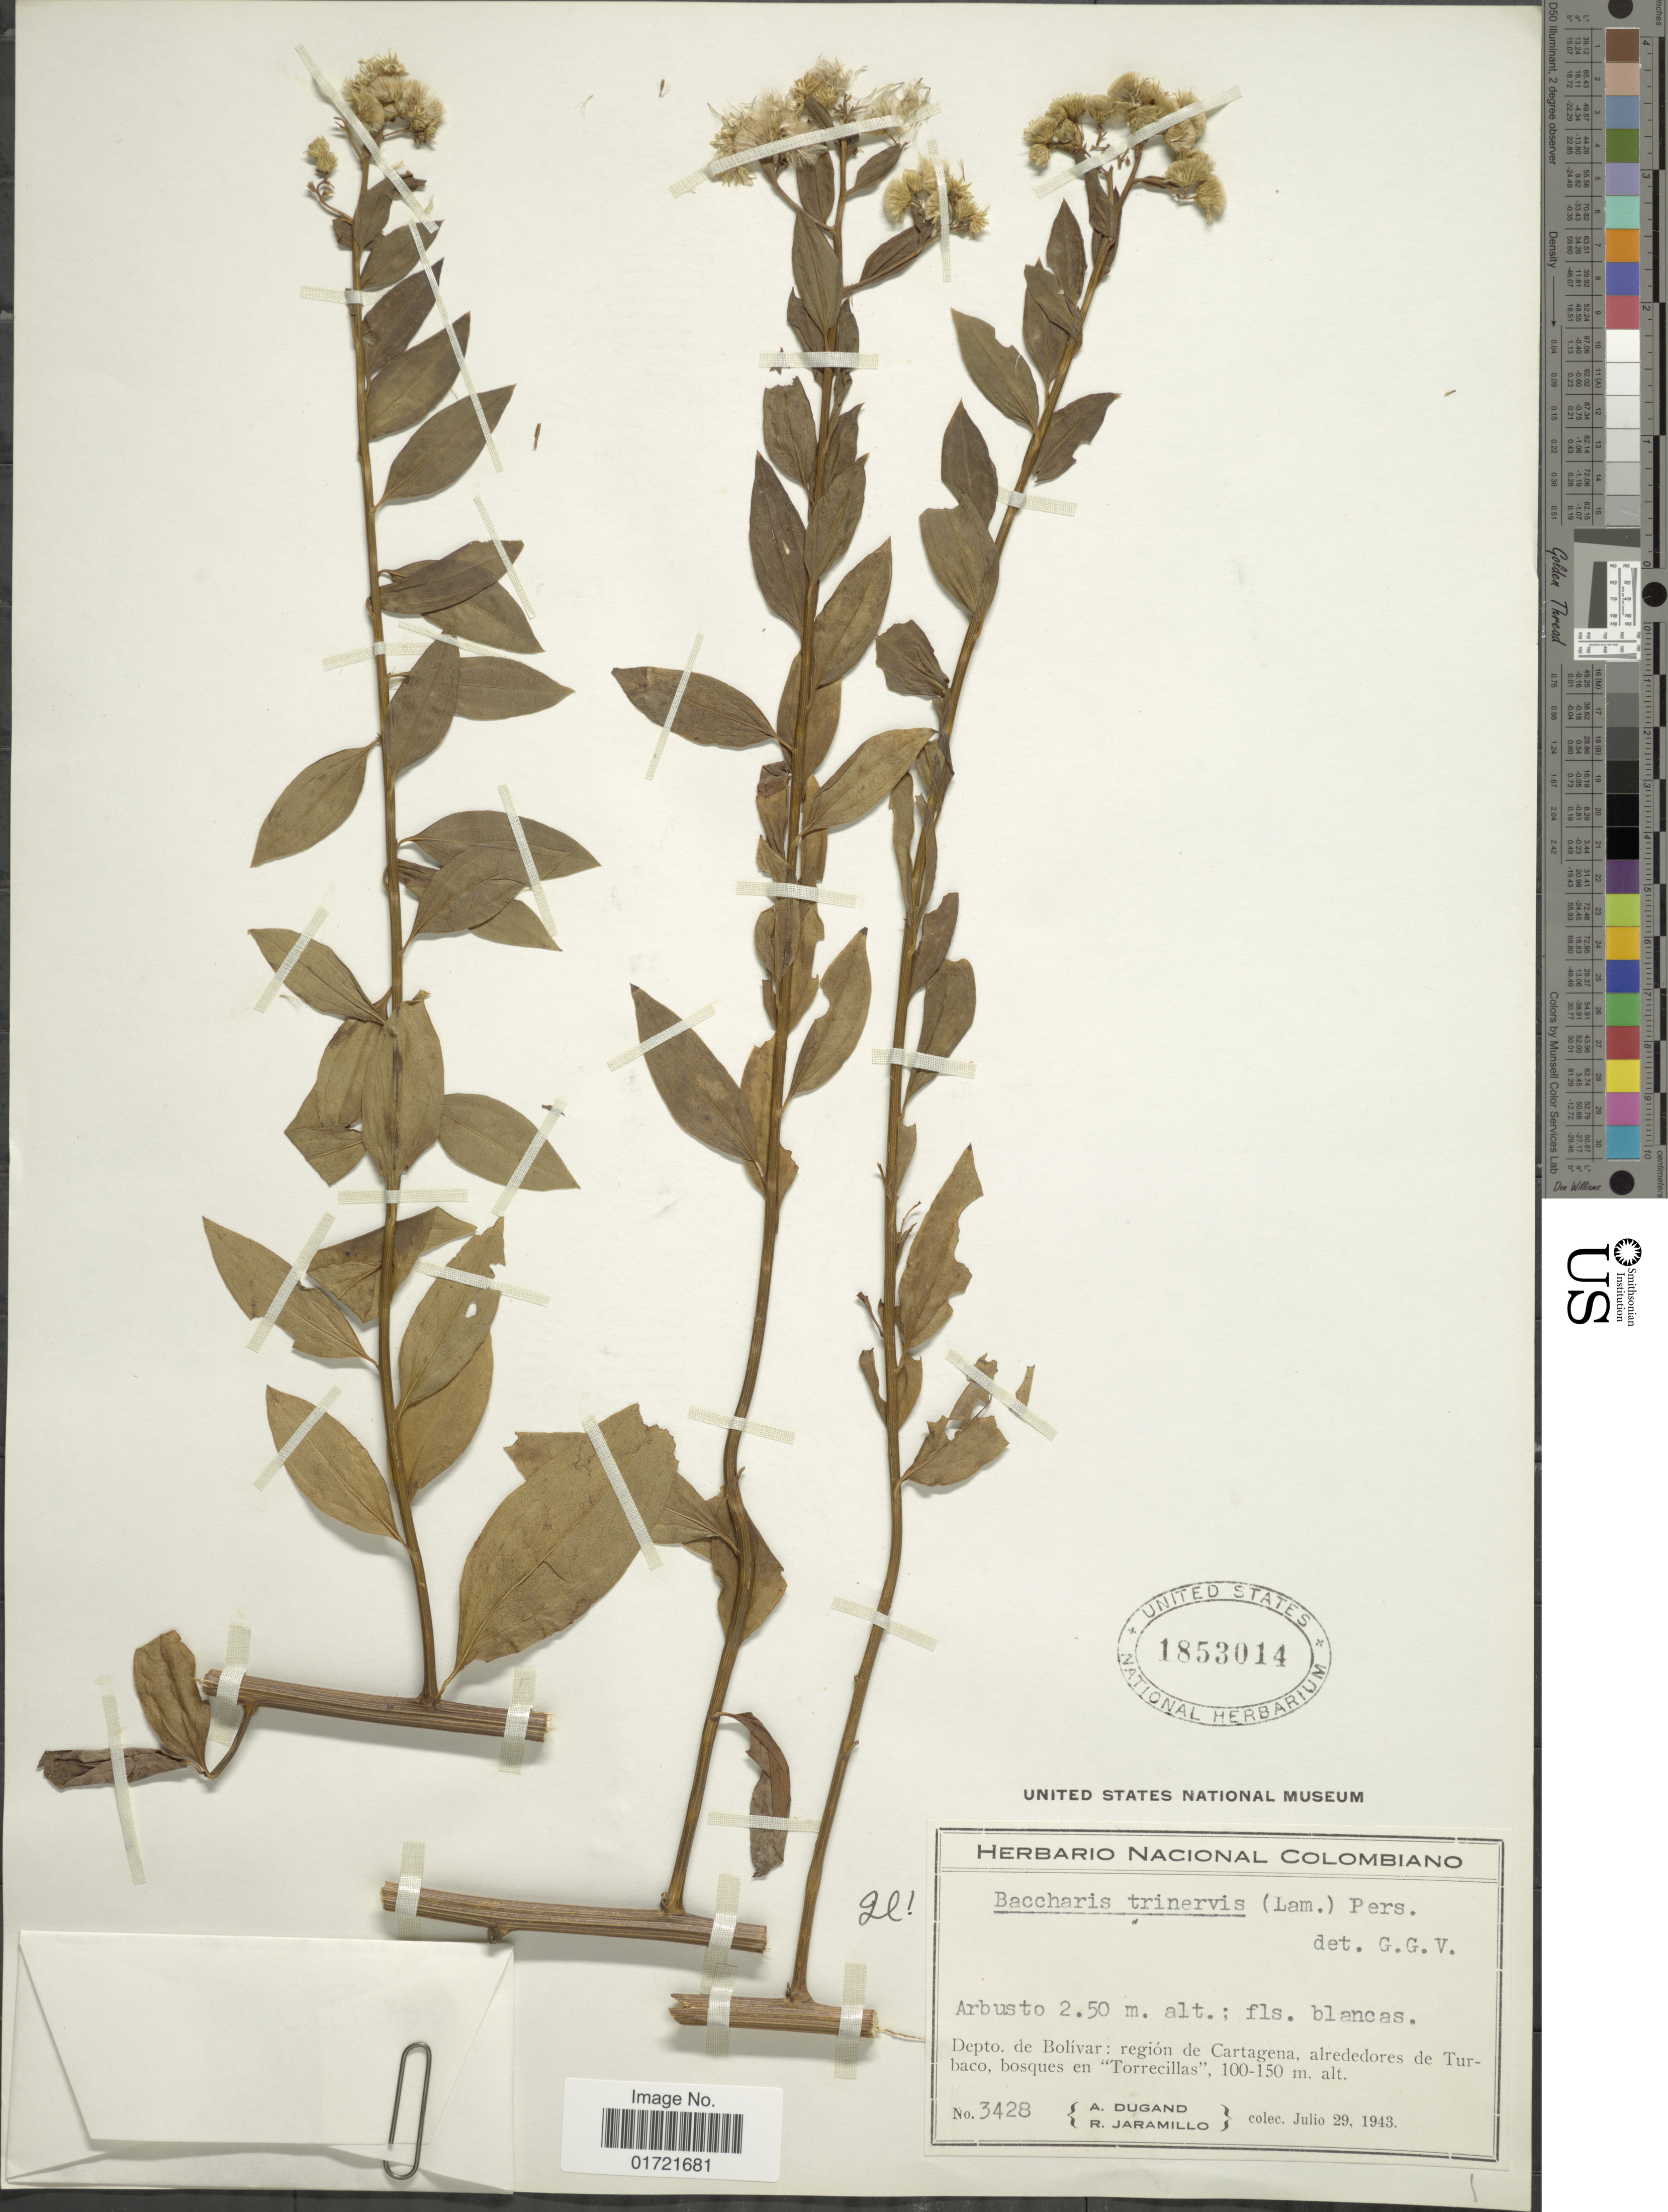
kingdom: Plantae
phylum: Tracheophyta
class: Magnoliopsida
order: Asterales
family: Asteraceae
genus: Baccharis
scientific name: Baccharis trinervis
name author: (Lam.) Pers.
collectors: A. Dugand & R. Jaramillo M.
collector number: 3428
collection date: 1943-07-29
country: Colombia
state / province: Bolívar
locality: Depto. de Bolivar: region de Cartagena, alrededores de Turbaco, bosque en " Torrecillas"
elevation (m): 100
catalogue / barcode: US 1853014